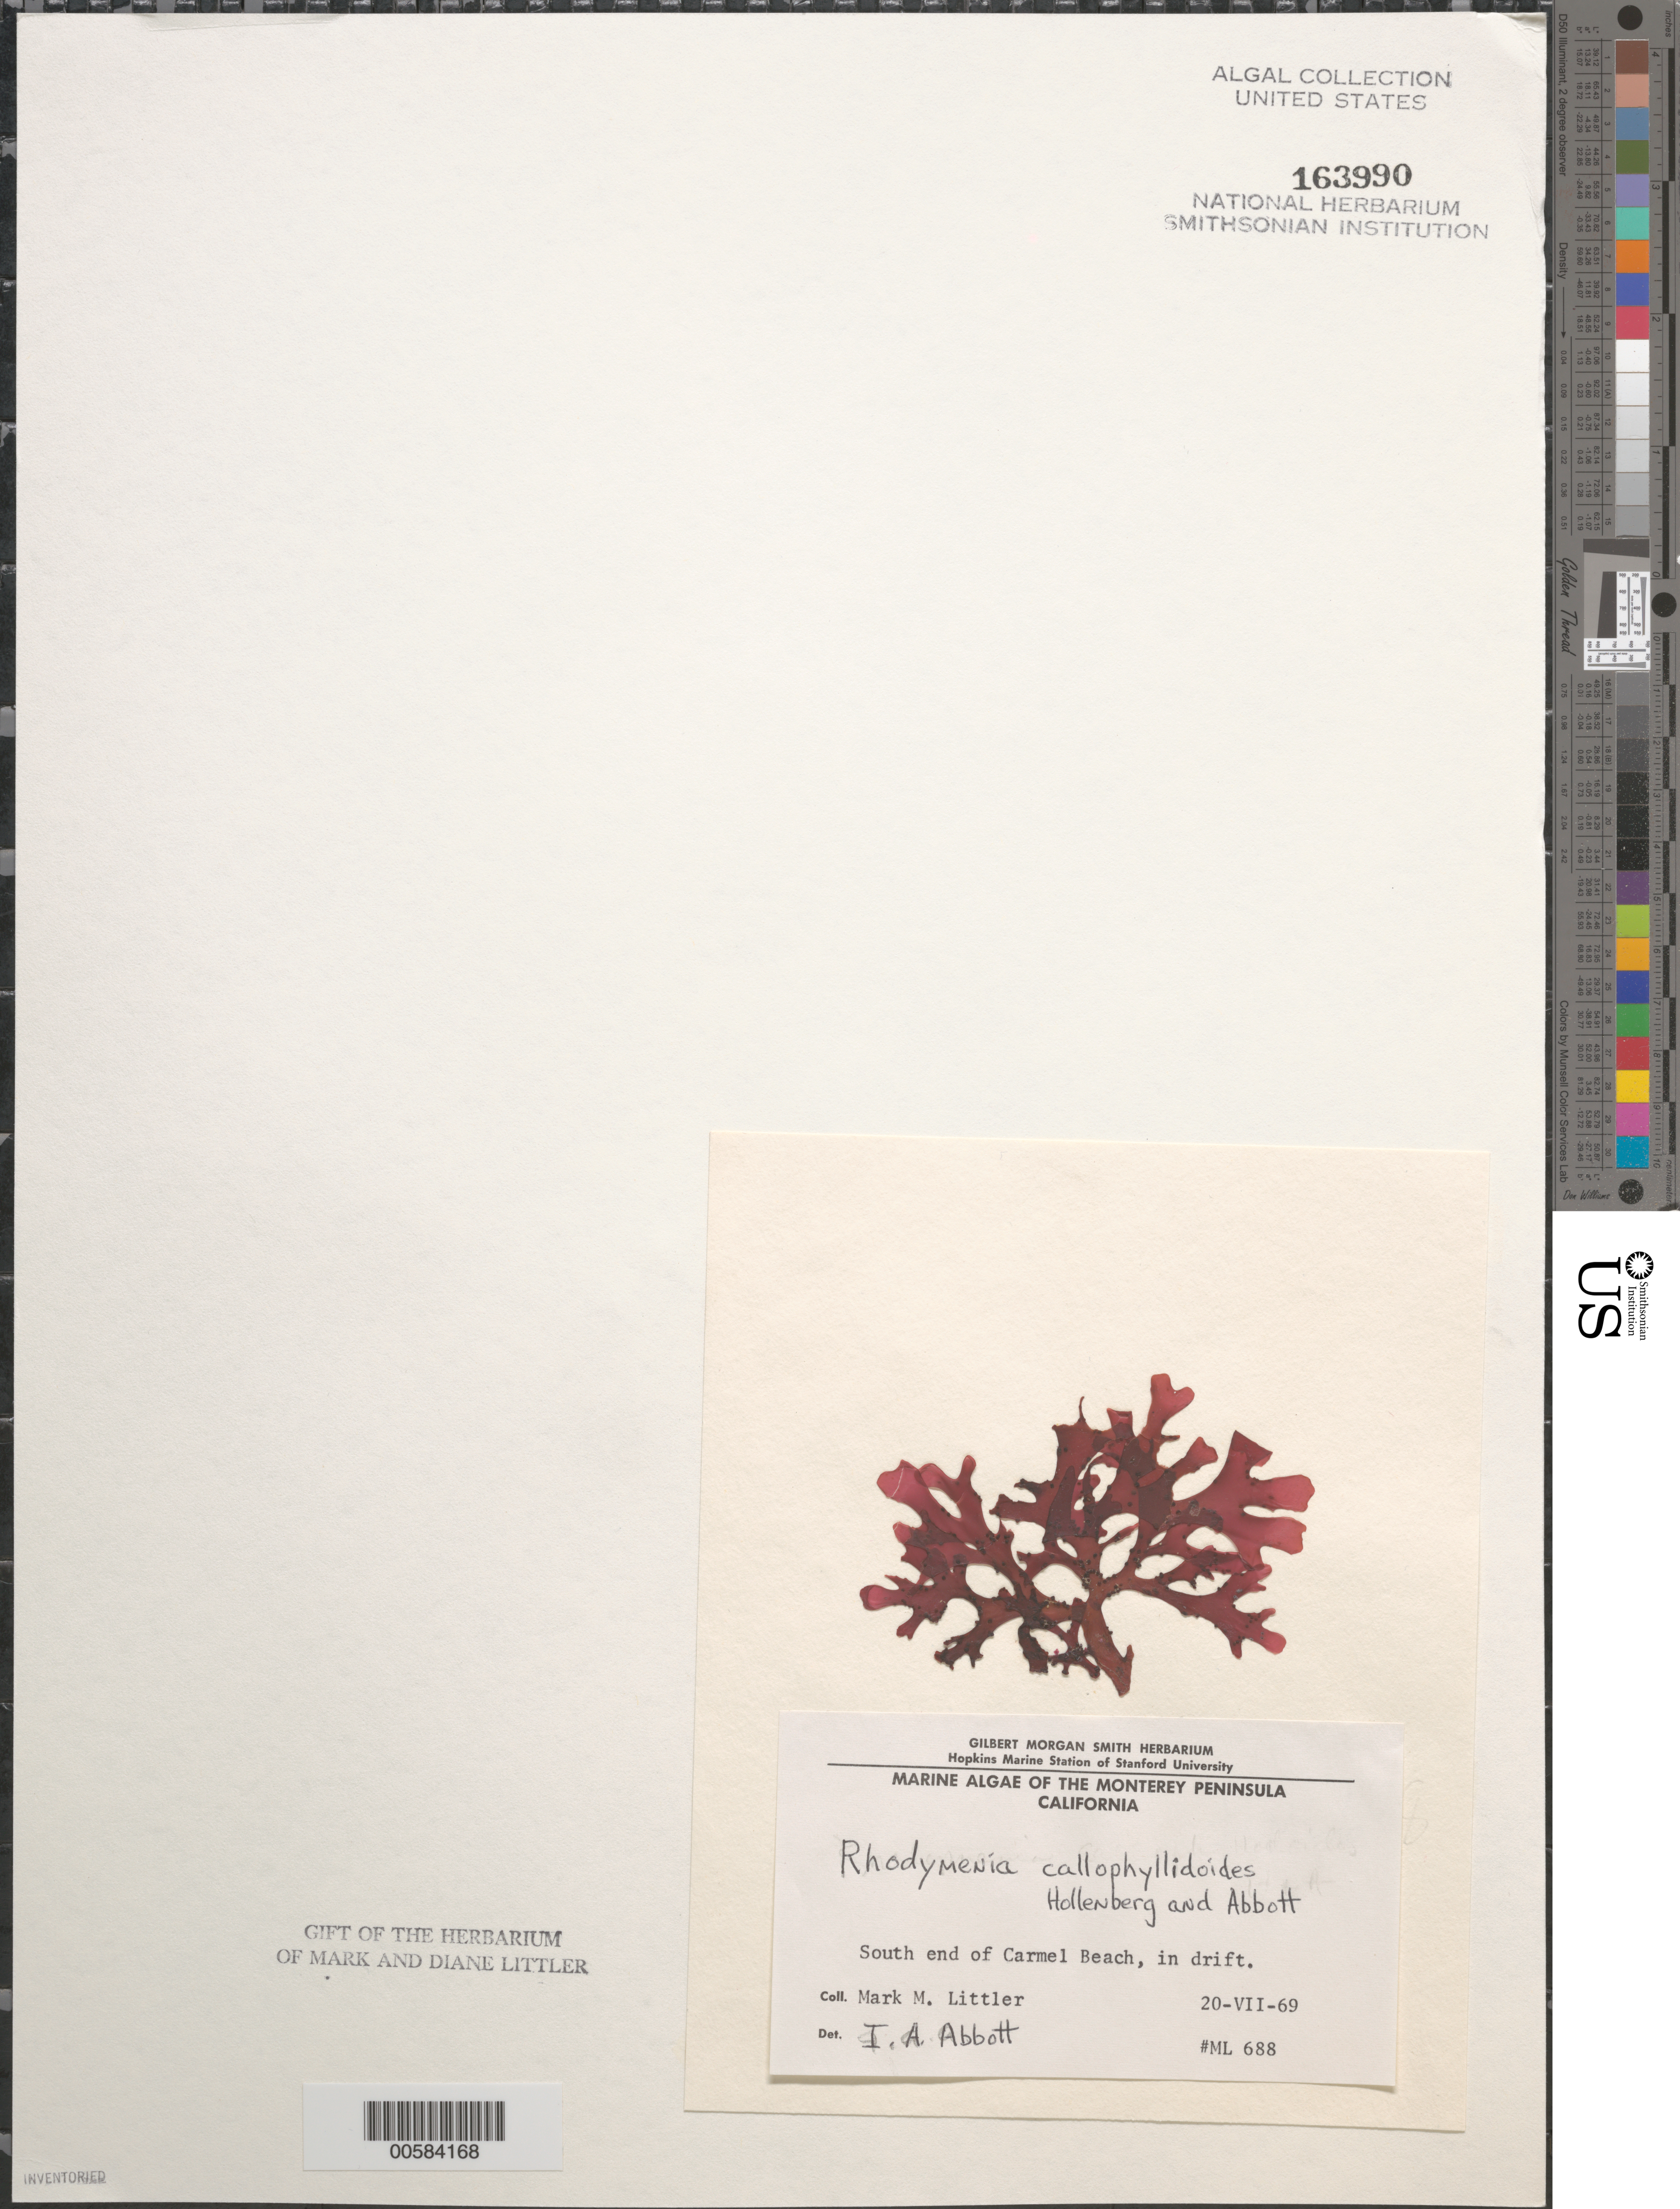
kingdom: Plantae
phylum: Rhodophyta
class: Florideophyceae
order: Rhodymeniales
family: Rhodymeniaceae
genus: Rhodymenia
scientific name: Rhodymenia callophyllidoides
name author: Hollenb. & I.A. Abbott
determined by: Abbott, Isabella A.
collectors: M. M. Littler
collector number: ML 688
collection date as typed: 20 Jul 1969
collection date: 1969-07-20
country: United States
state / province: California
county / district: Monterey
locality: Carmel Beach, south end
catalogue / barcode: US 163990